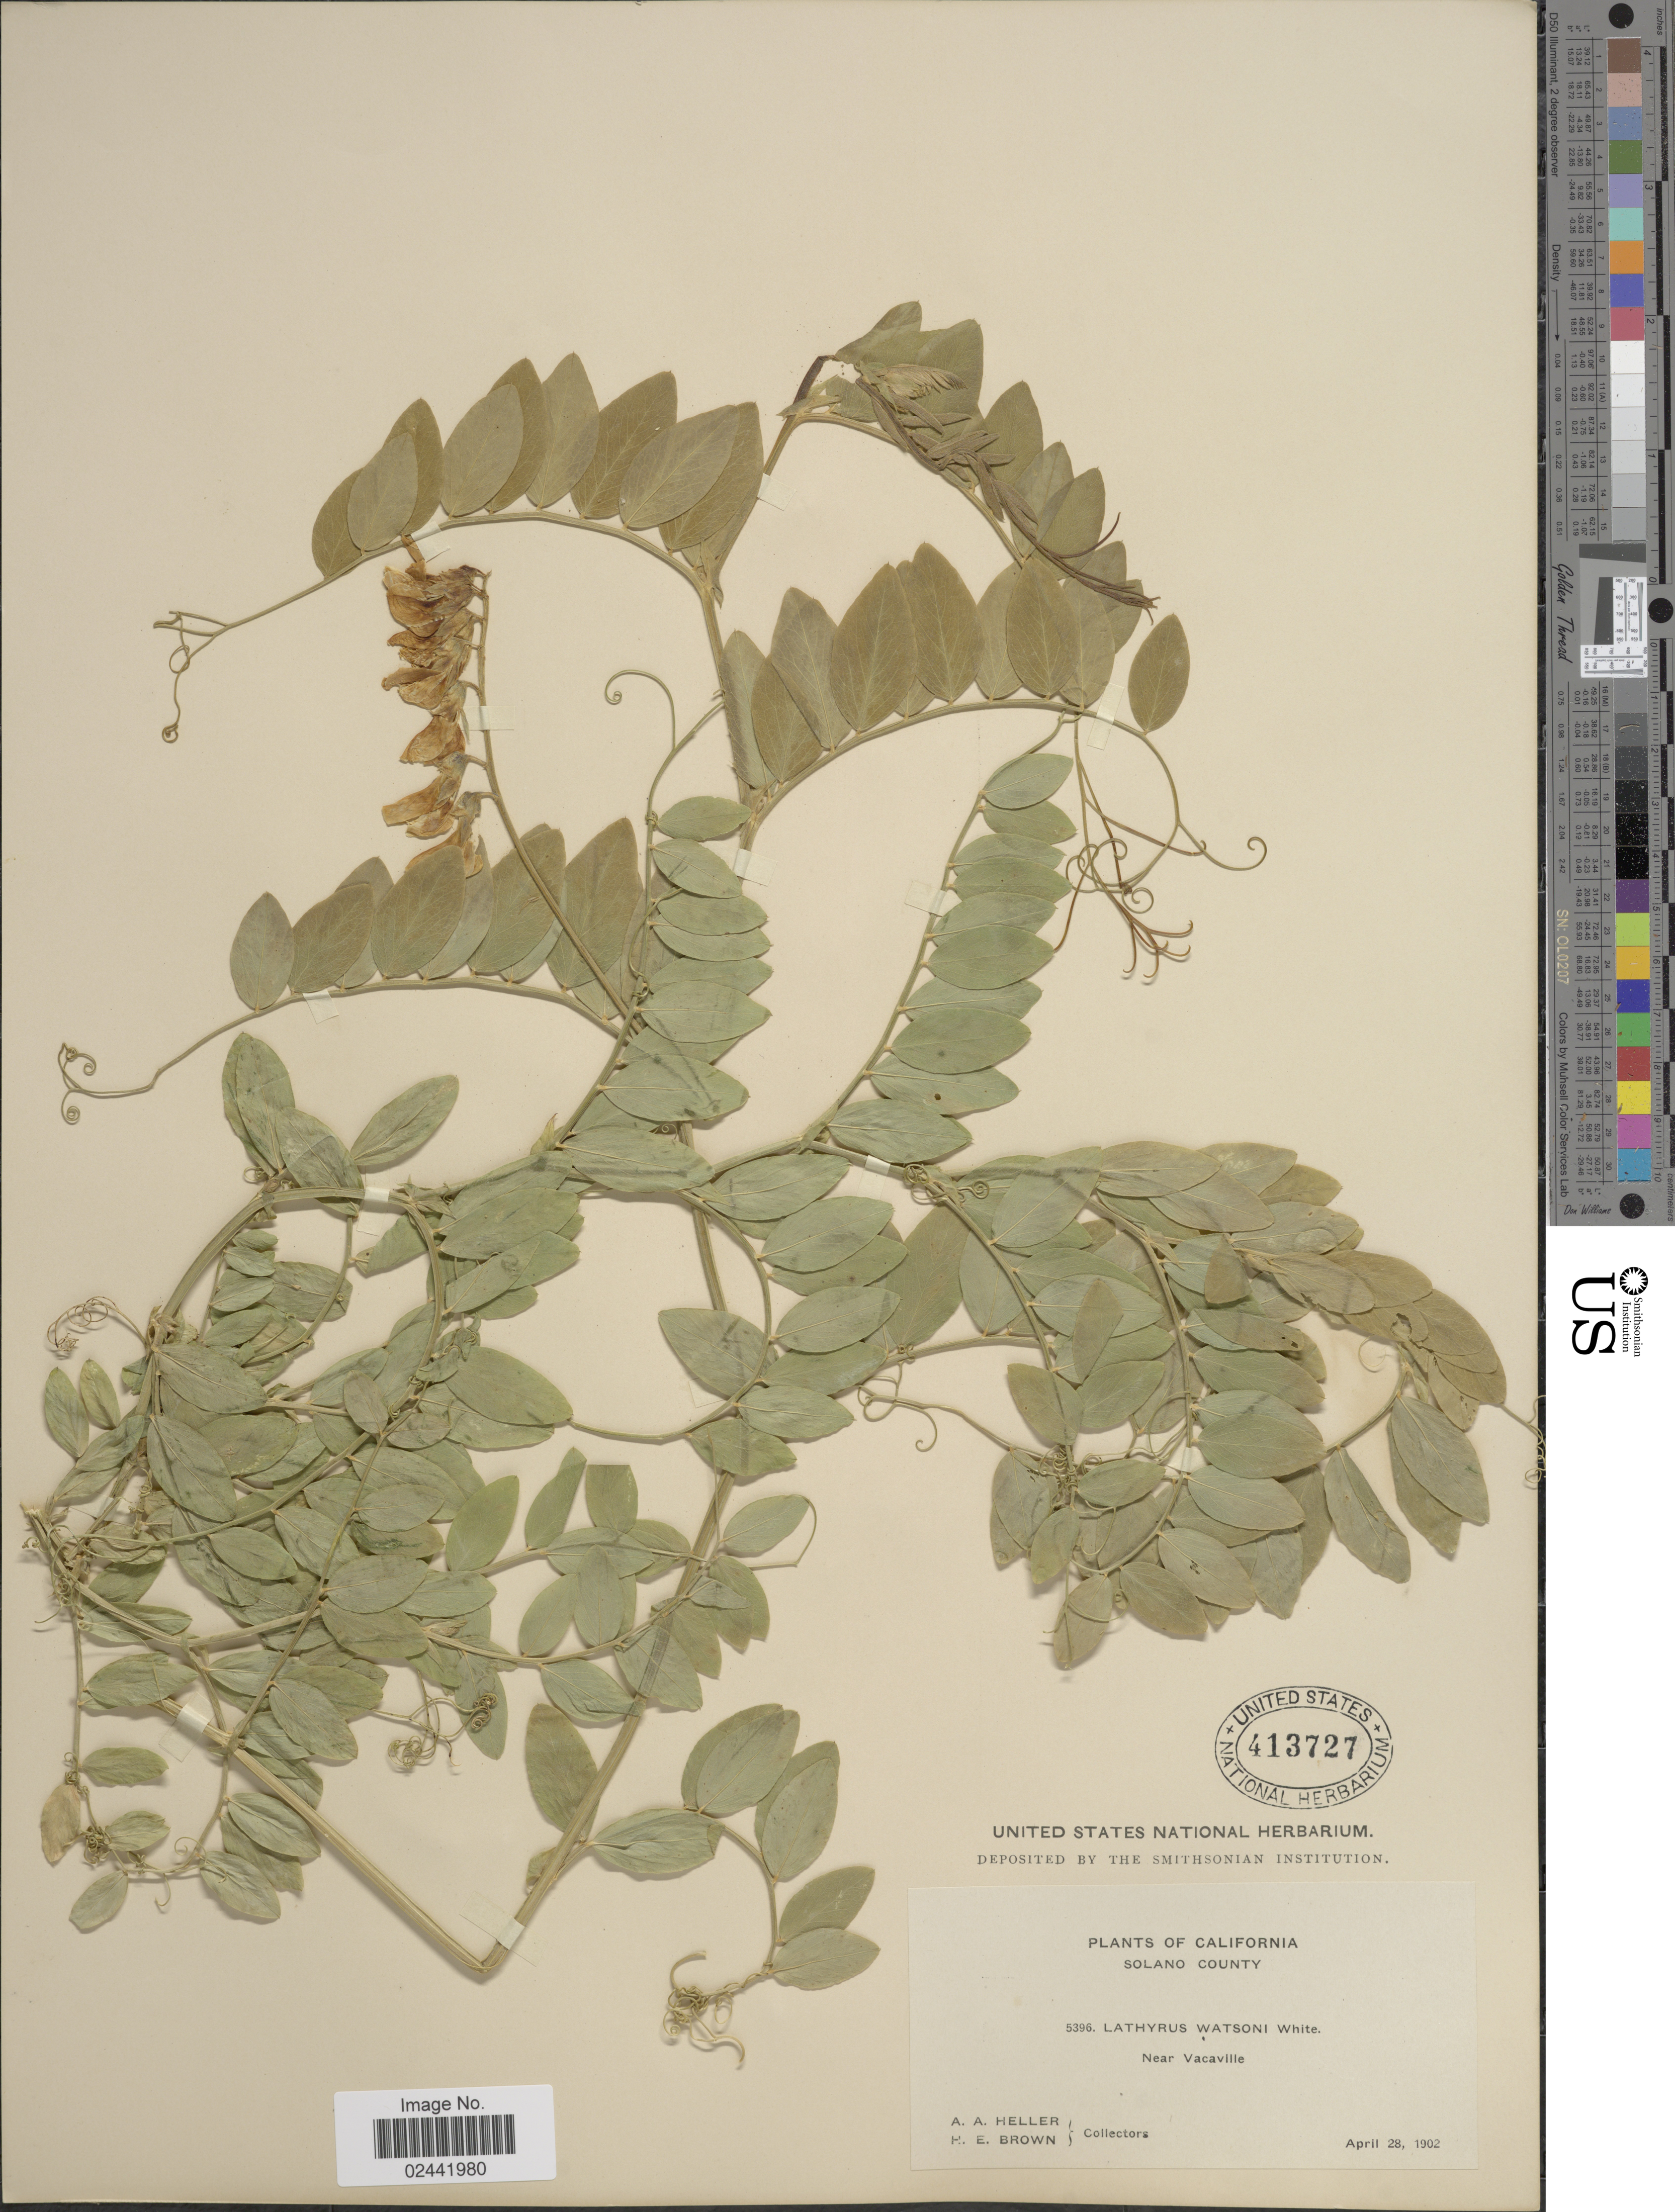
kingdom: Plantae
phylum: Tracheophyta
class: Magnoliopsida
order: Fabales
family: Fabaceae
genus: Lathyrus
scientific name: Lathyrus watsonii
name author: T.G. White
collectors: A. A. Heller & H. E. Brown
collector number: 5396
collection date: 1902-04-28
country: United States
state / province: California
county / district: Solano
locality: Solano County. Near Vacaville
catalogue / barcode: US 413727